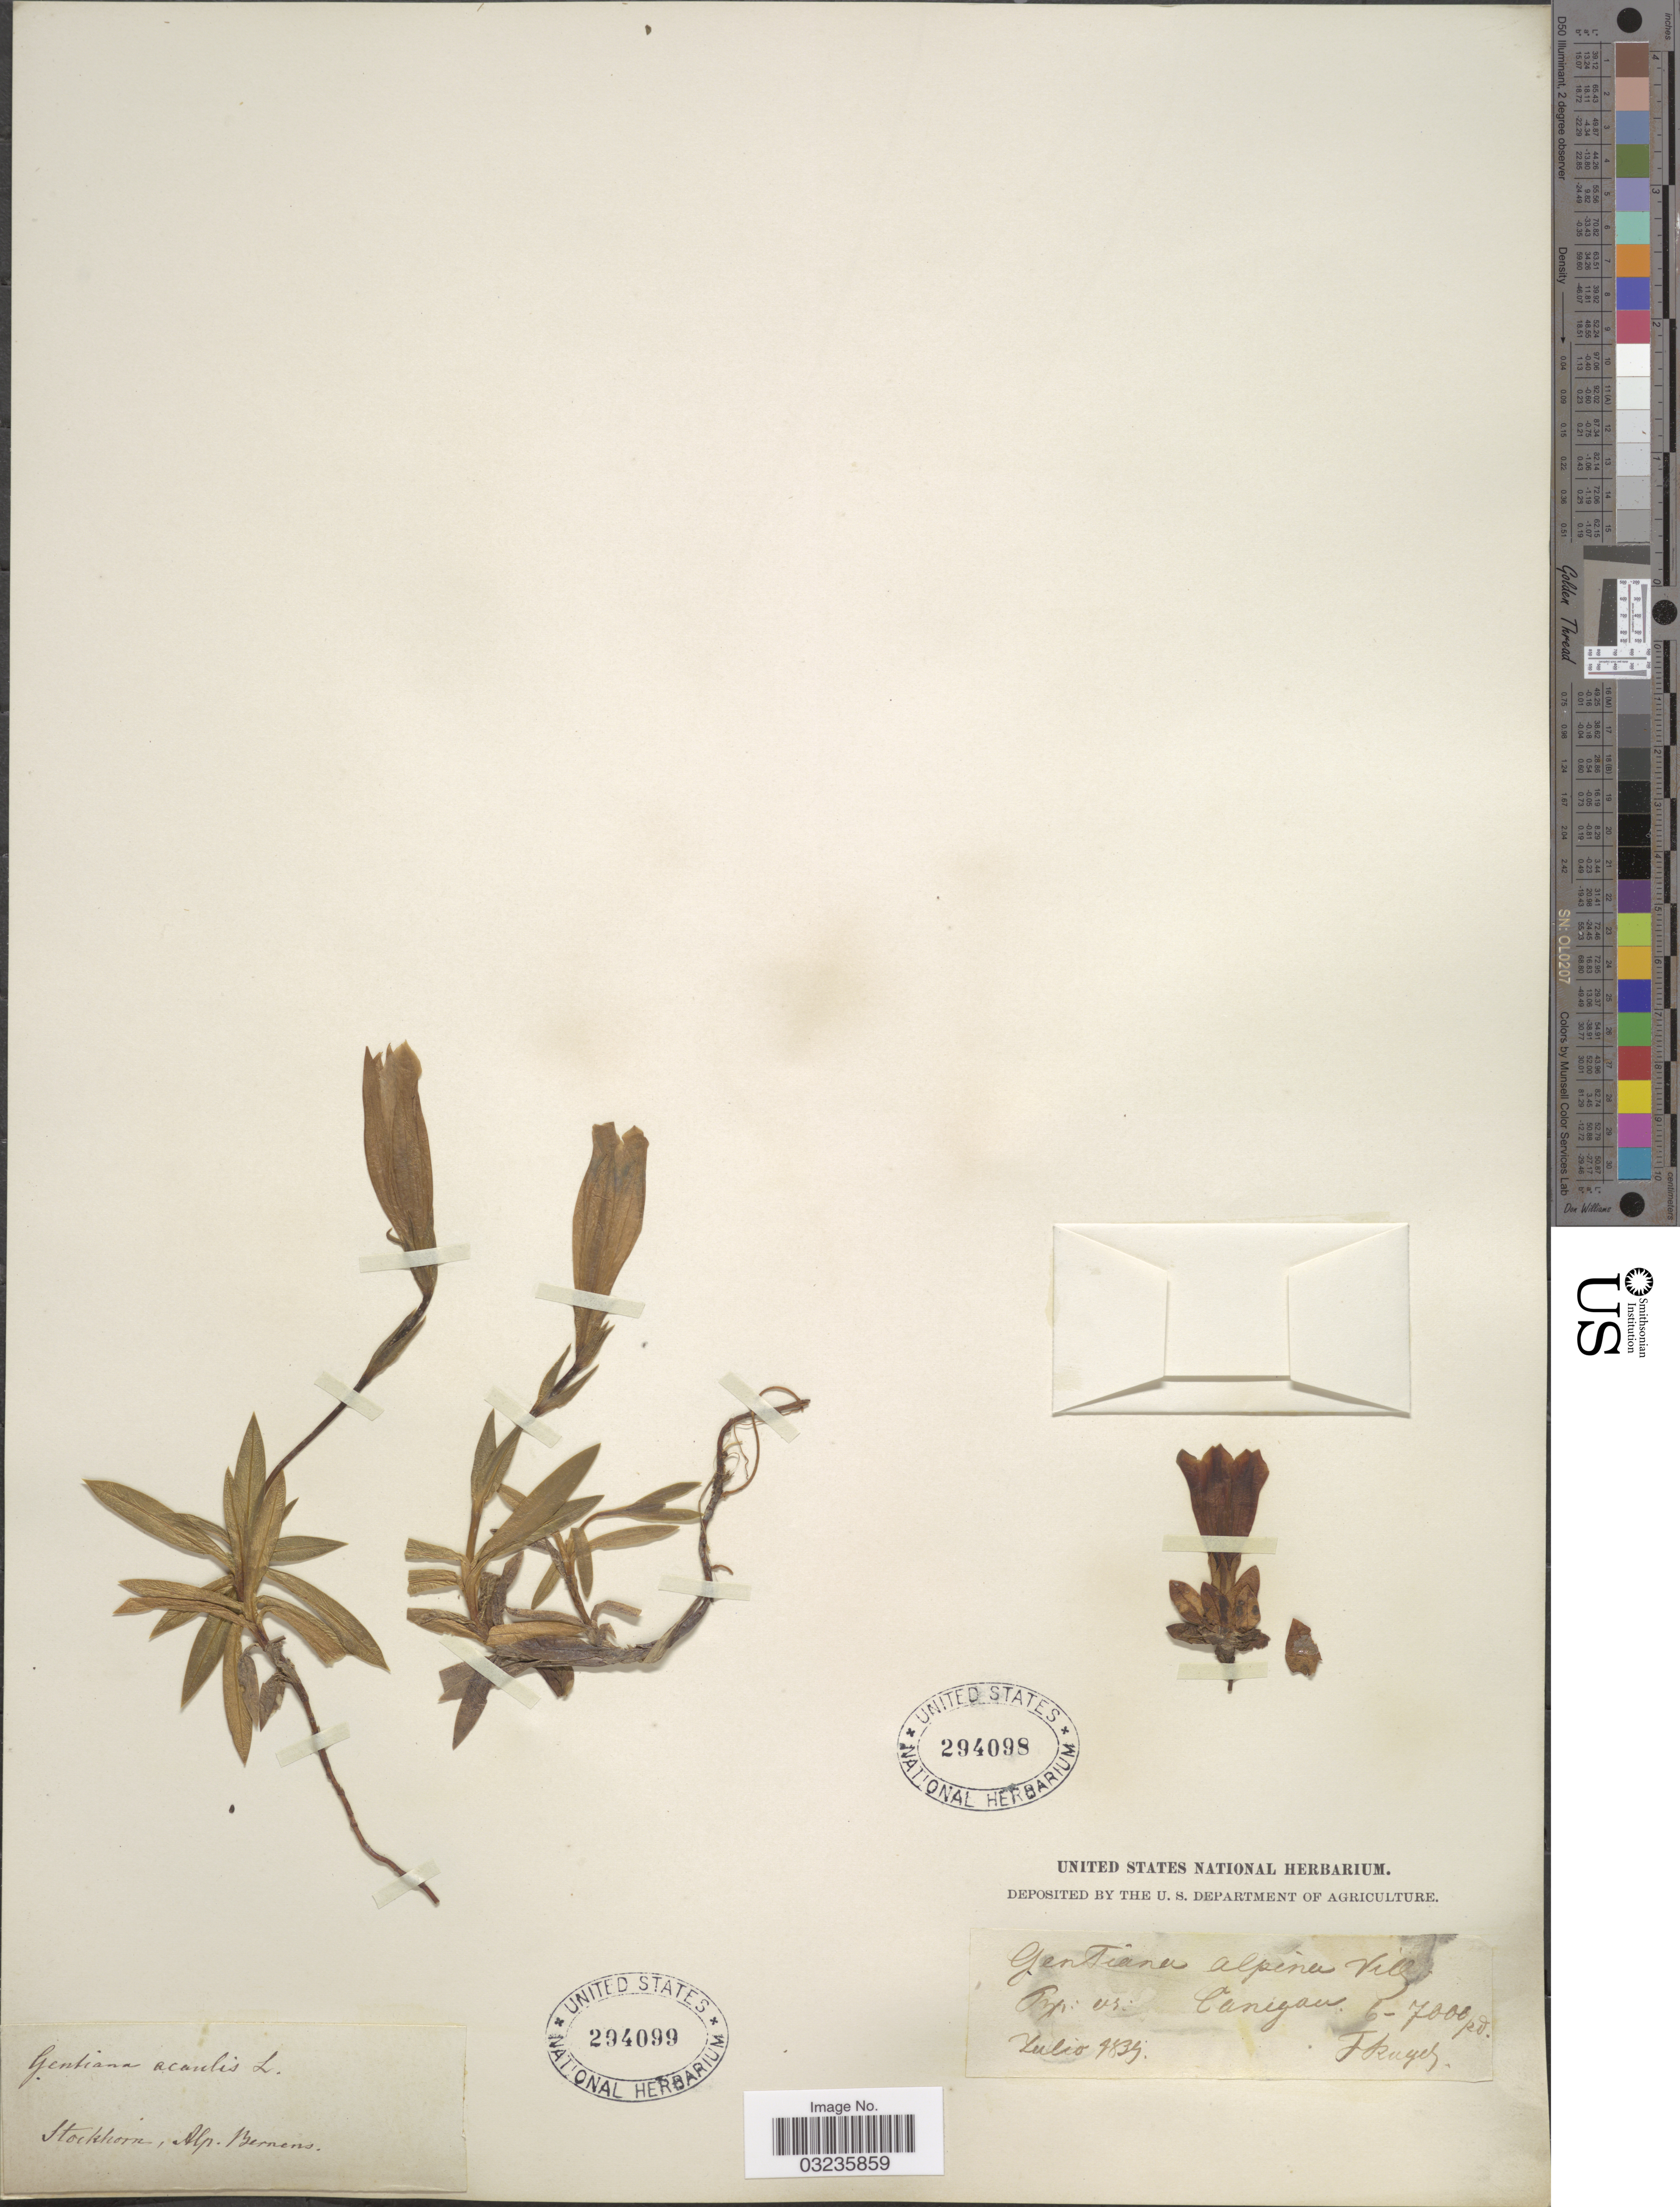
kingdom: Plantae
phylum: Tracheophyta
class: Magnoliopsida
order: Gentianales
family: Gentianaceae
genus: Gentiana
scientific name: Gentiana alpina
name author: Vill.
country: Switzerland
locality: Stockhorns, Alp. Bernens.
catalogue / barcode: US 294099-2